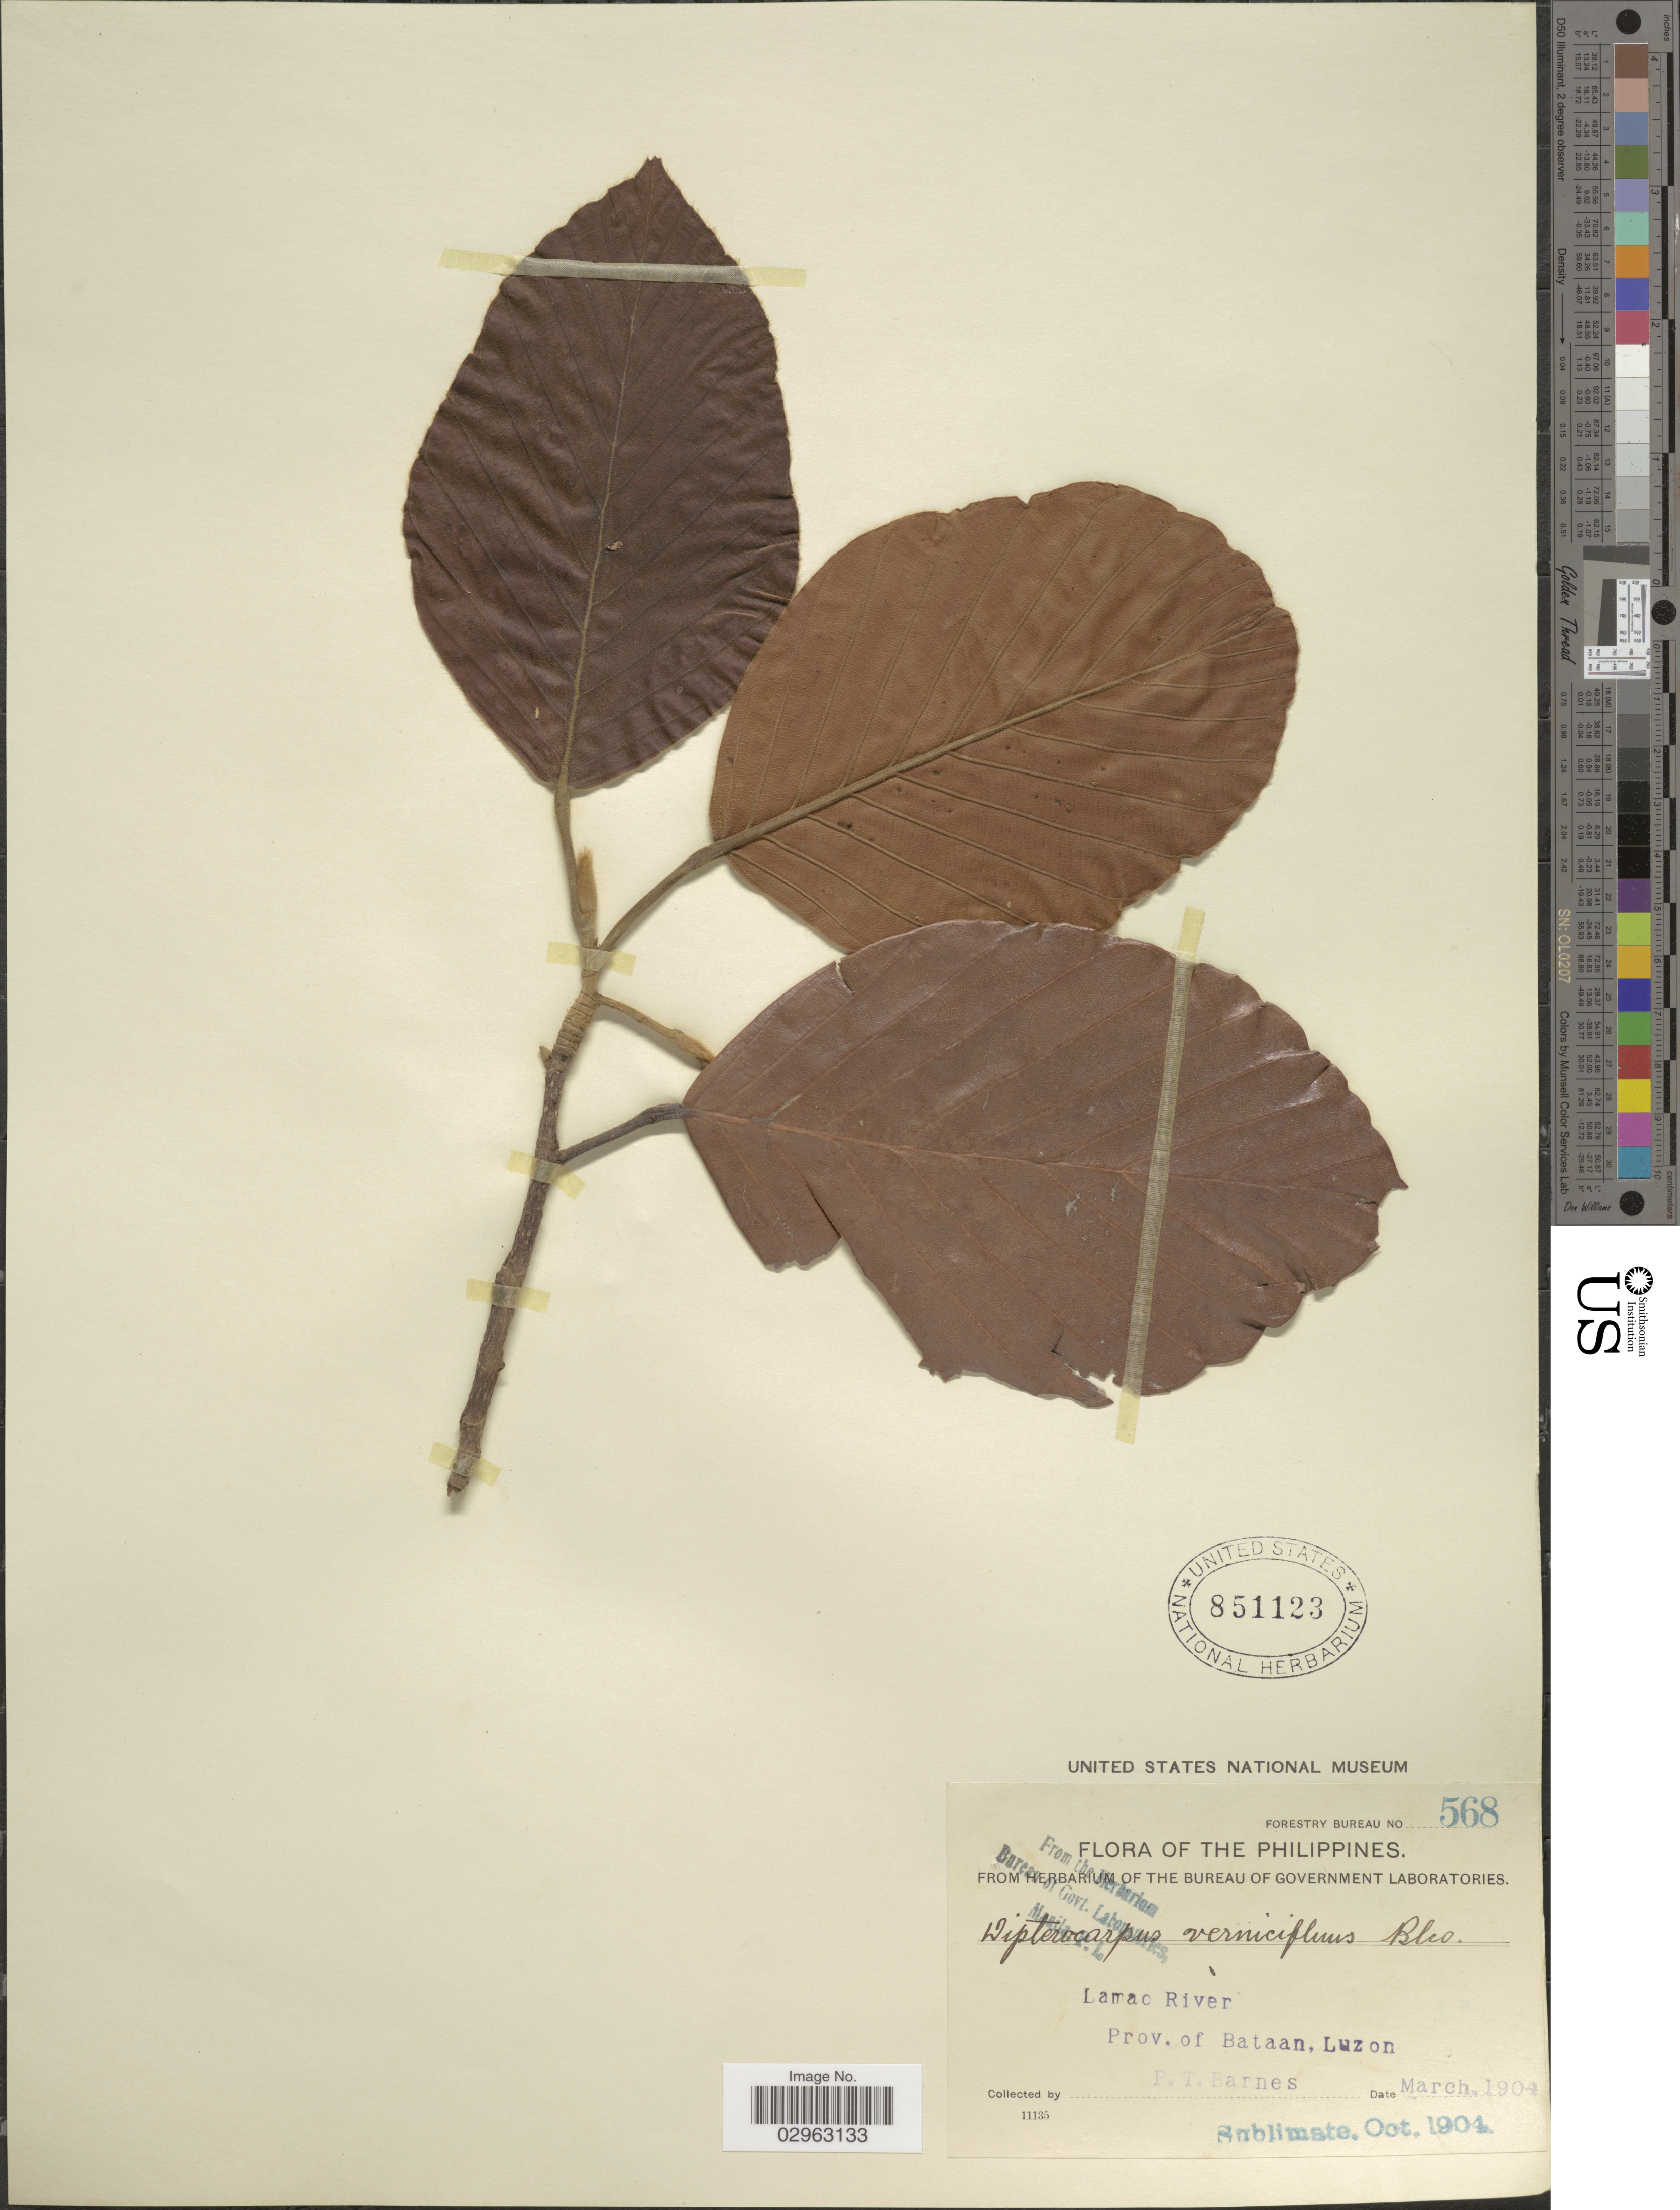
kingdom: Plantae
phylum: Tracheophyta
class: Magnoliopsida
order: Malvales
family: Dipterocarpaceae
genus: Dipterocarpus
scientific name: Dipterocarpus vernicifluus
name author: Blanco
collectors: P. Barnes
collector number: Forestry Bureau 568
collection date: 1904-03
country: Philippines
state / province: Central Luzon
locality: Lamao River, Prov. of Bataan, Luzon.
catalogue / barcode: US 851123